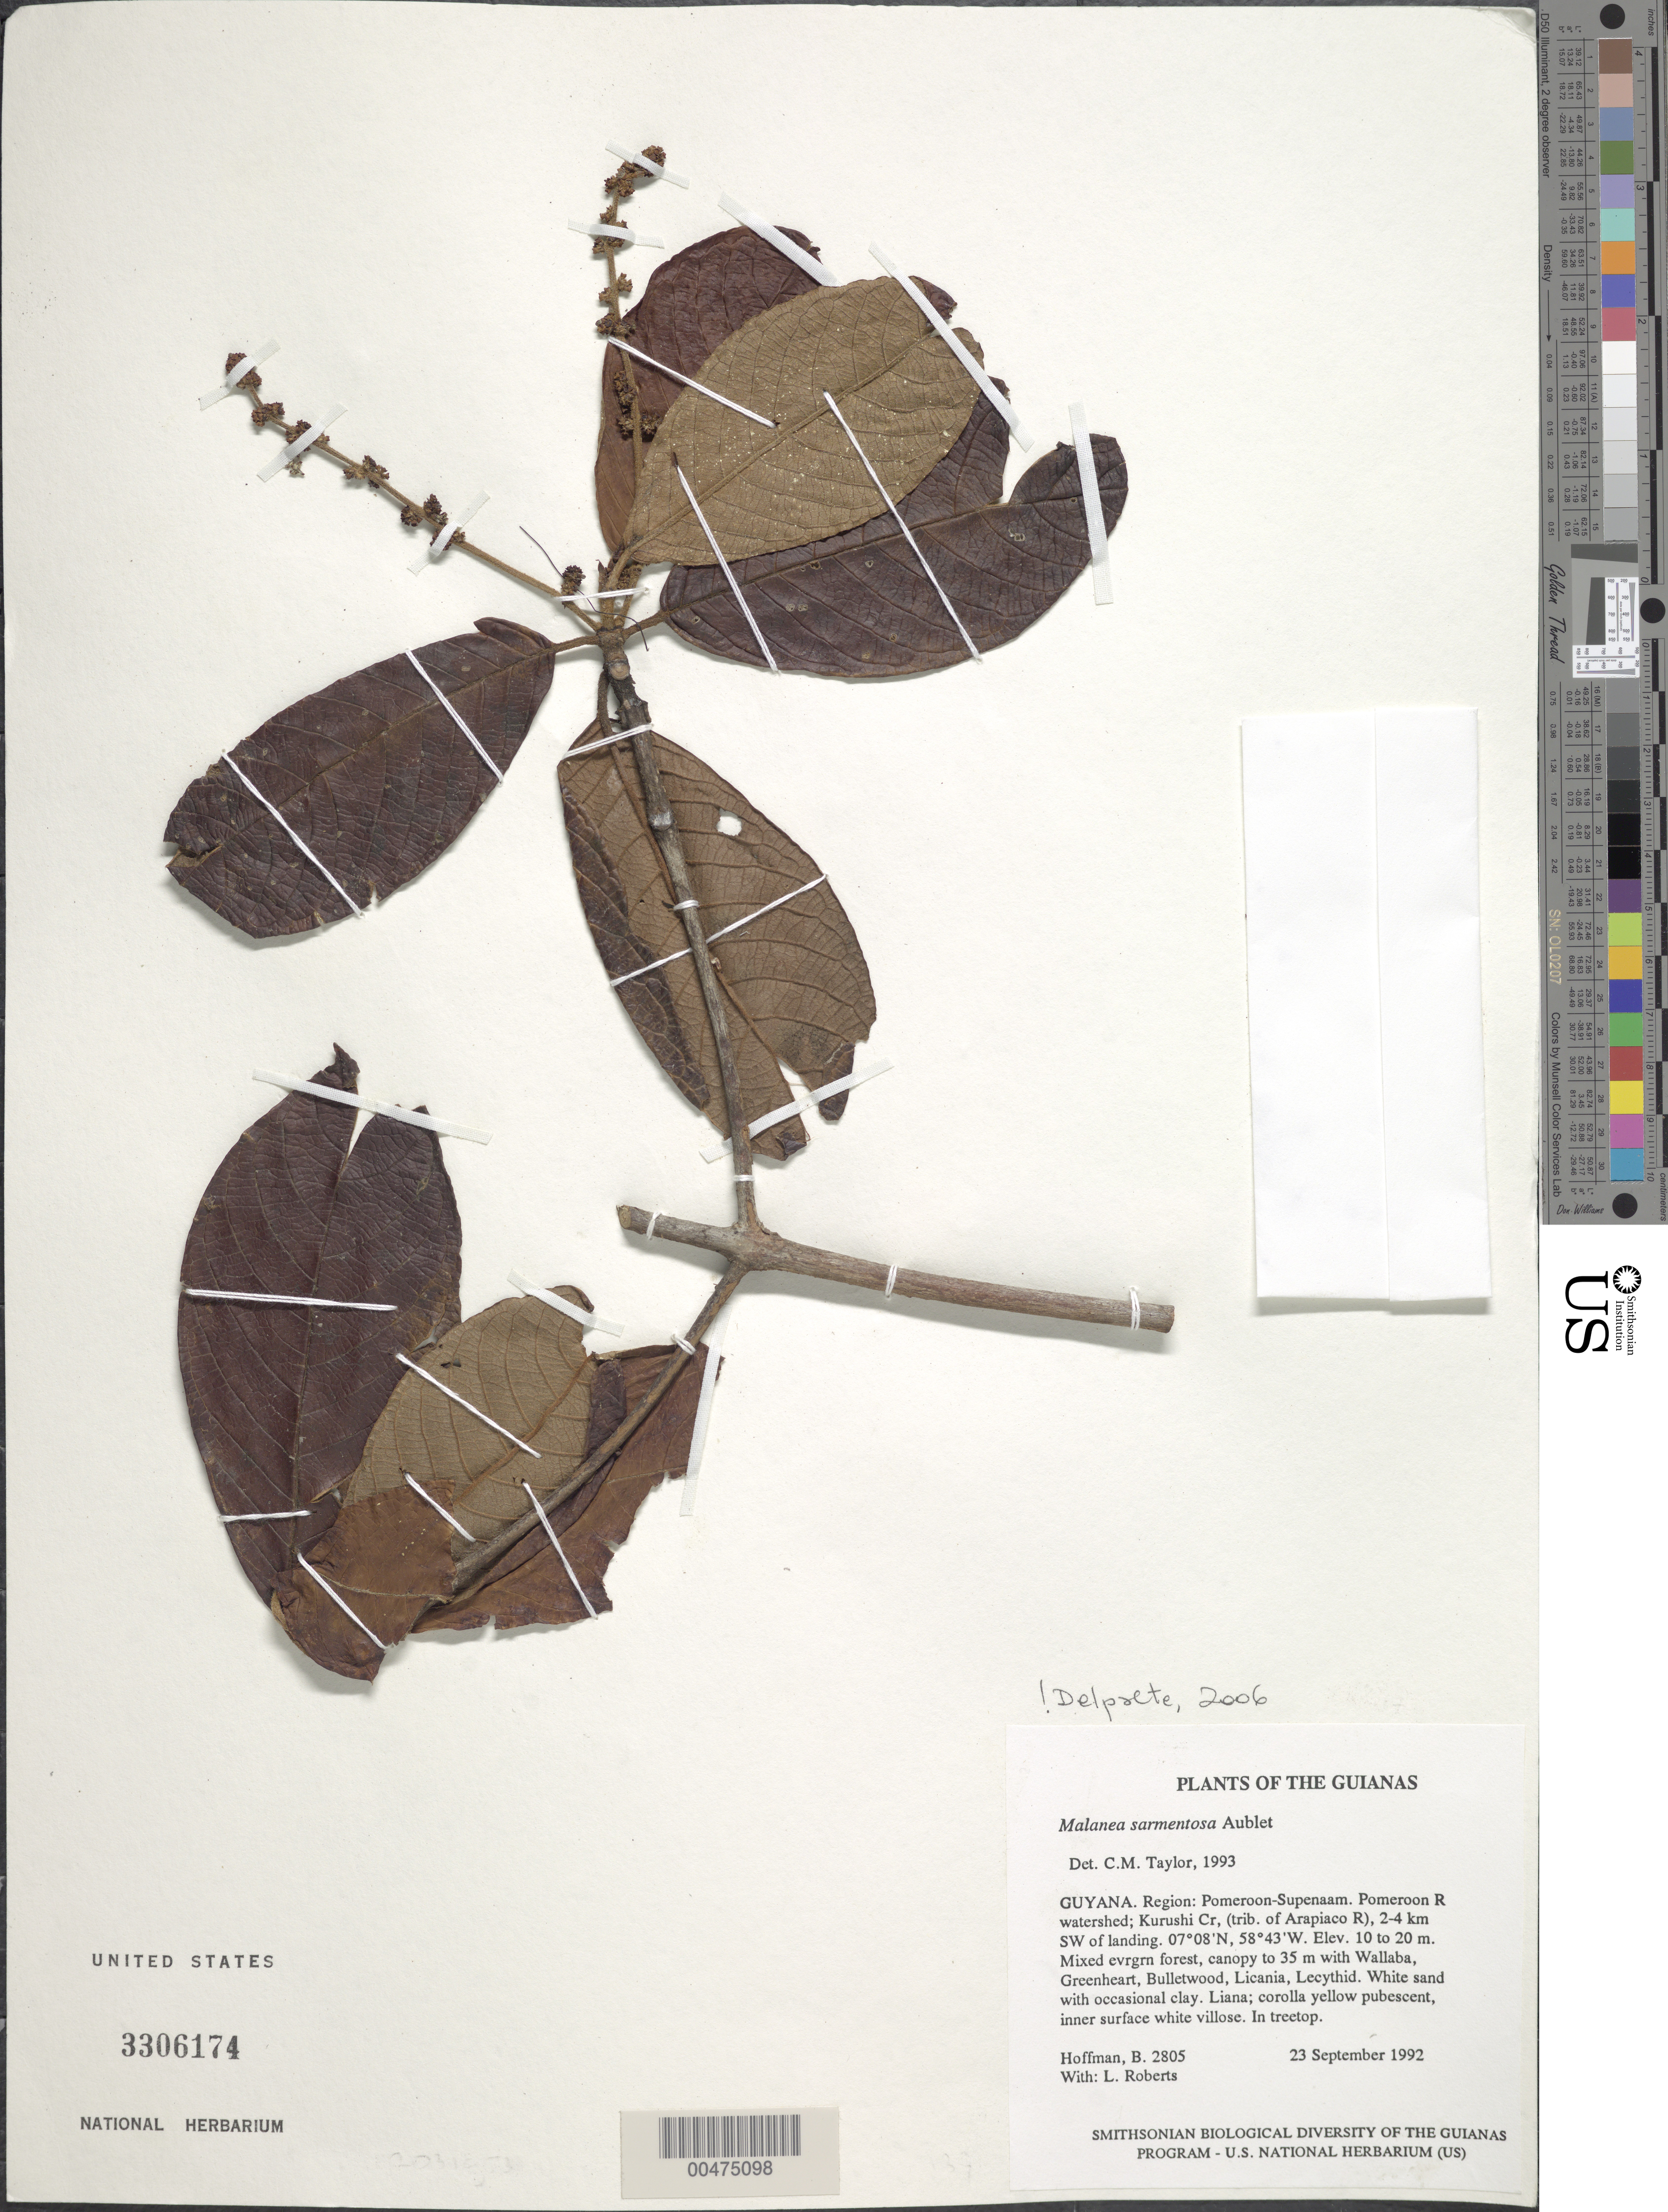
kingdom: Plantae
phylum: Tracheophyta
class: Magnoliopsida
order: Gentianales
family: Rubiaceae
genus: Malanea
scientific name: Malanea sarmentosa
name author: Aubl.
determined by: Delprete, P. G., Herb. de Guyane Cay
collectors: B. Hoffman & L. Roberts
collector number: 2805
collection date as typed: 23 September 1992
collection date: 1992-09-23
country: Guyana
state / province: Pomeroon-Supenaam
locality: Pomeroon River watershed; Kurushi Creek, (trib. of Arapiaco R), 2-4 km SW of landing along logging road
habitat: Mixed evrgrn forest, canopy to 35 m with Wallaba, Greenheart, Bulletwood, Licania, Lecythid. White sand with occasional clay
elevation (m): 10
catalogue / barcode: US 3306174